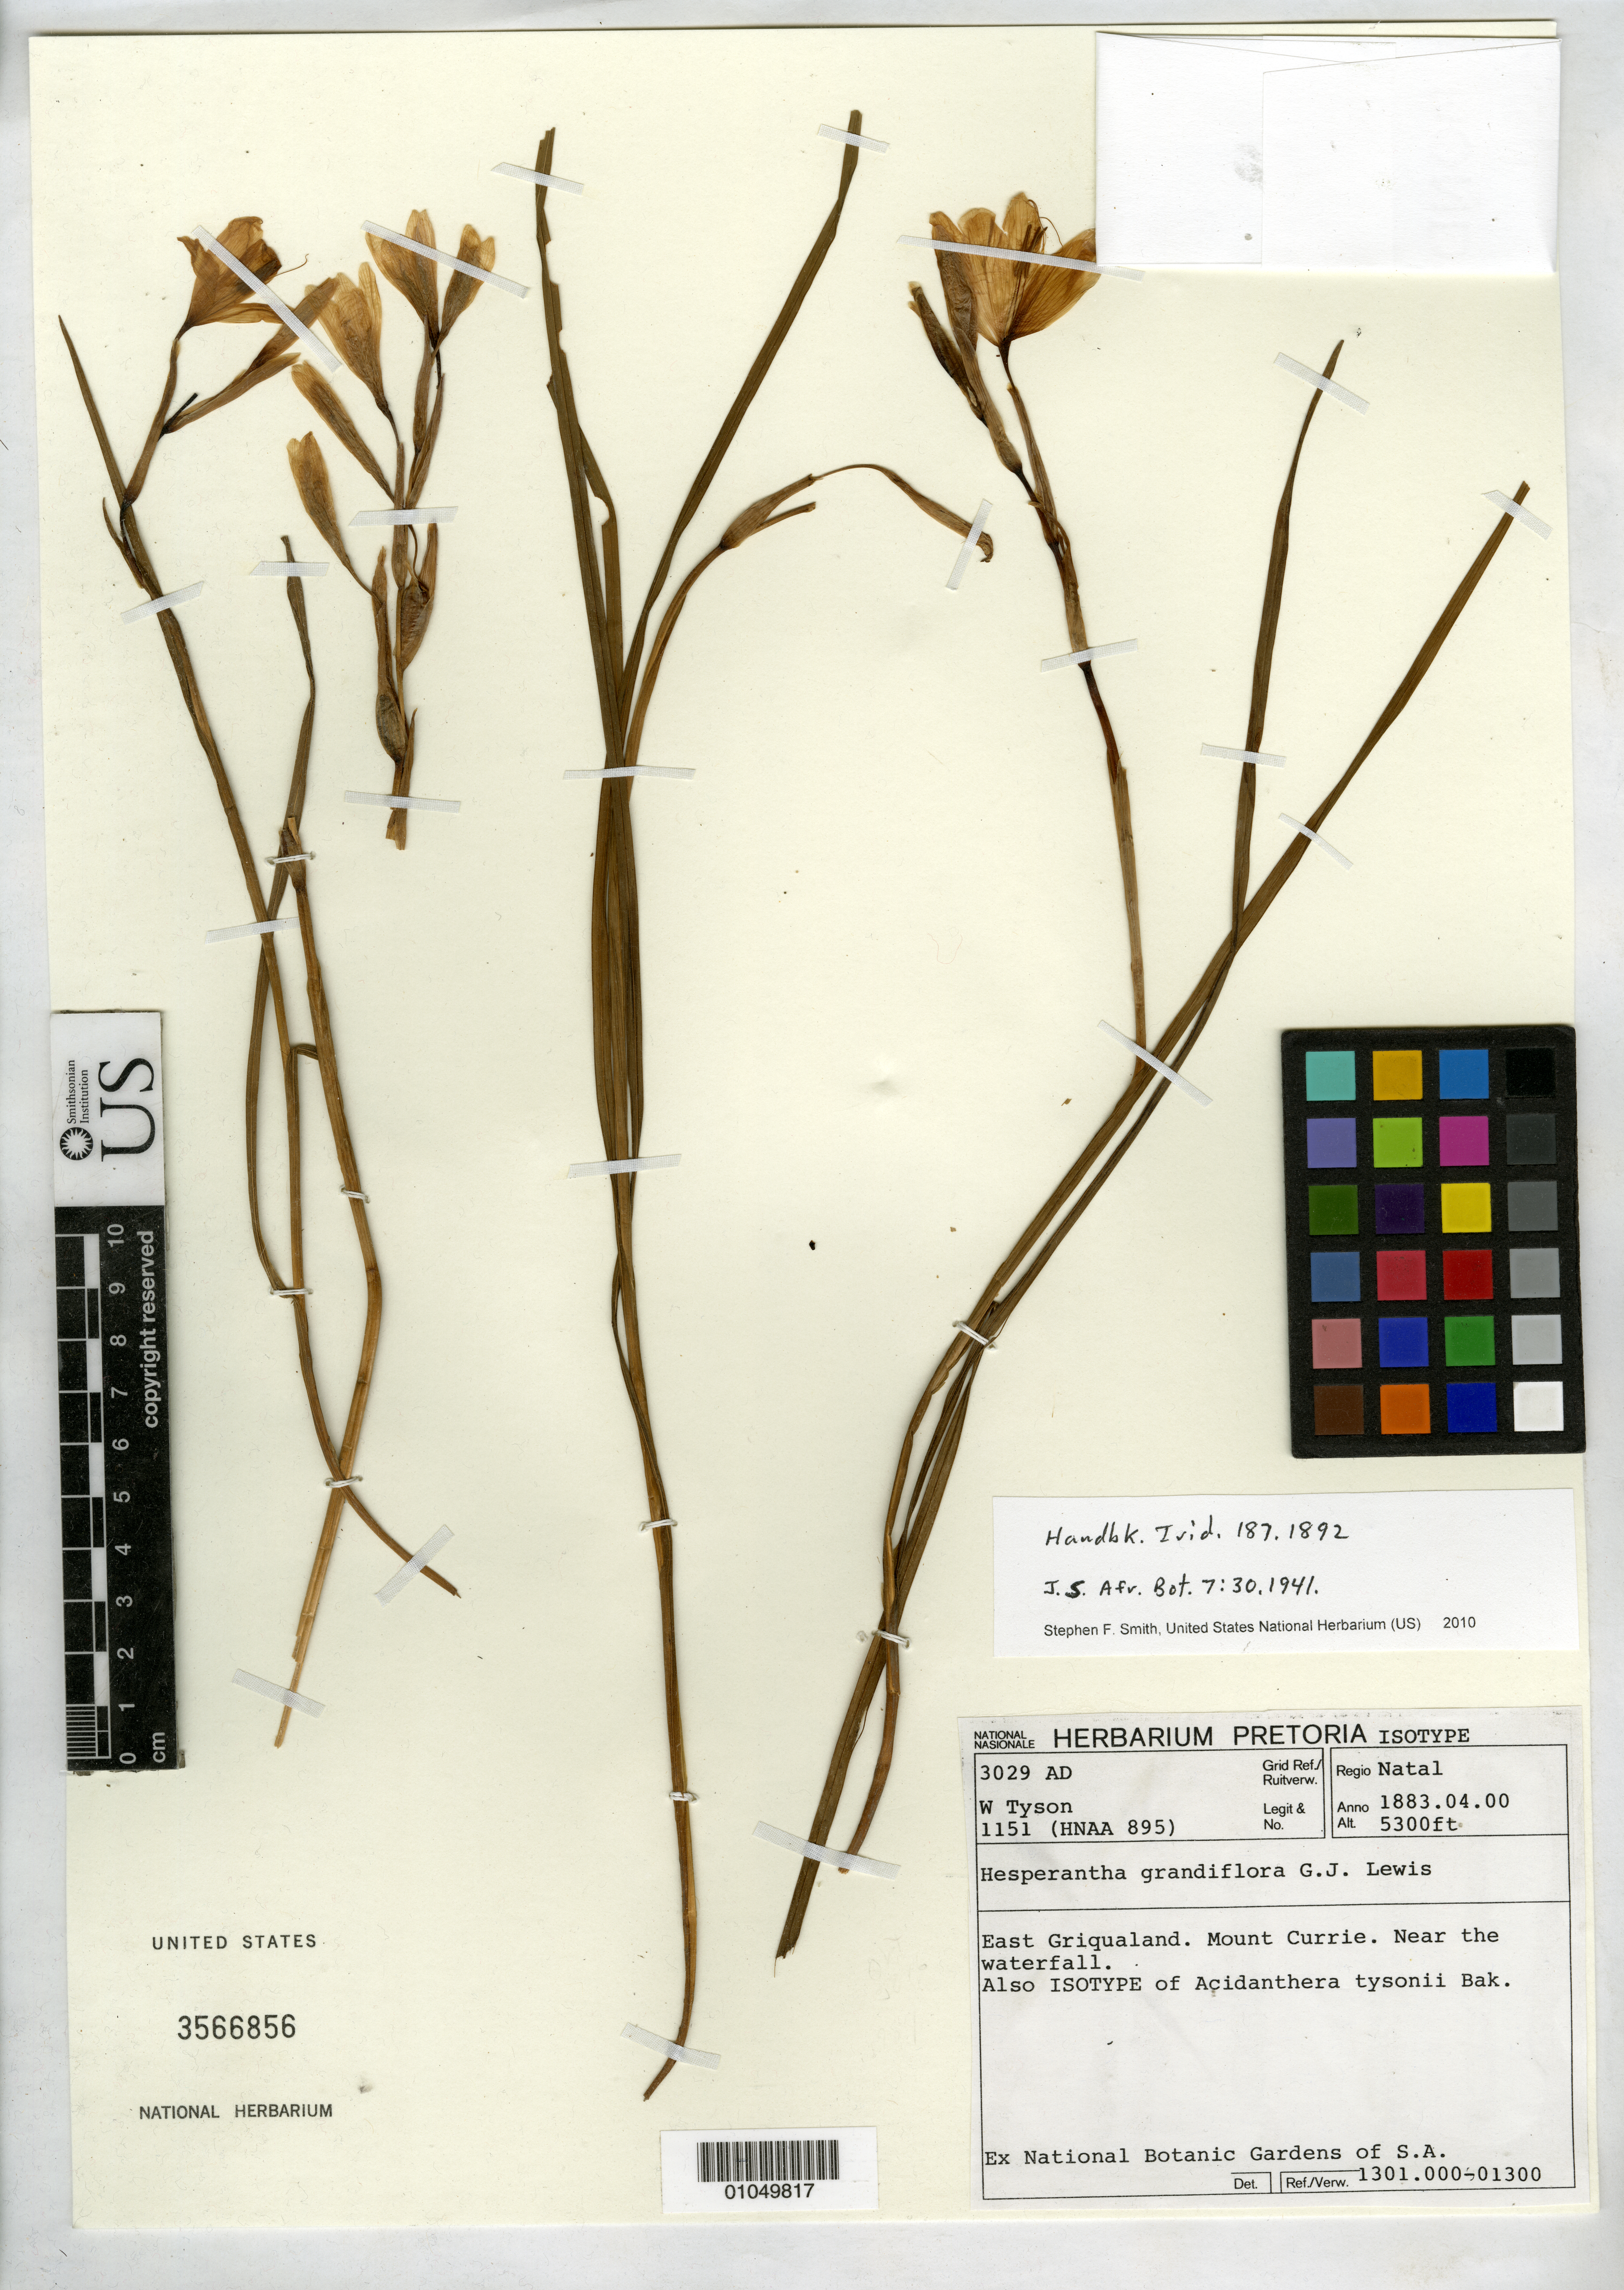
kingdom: Plantae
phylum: Tracheophyta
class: Liliopsida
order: Asparagales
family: Iridaceae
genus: Acidanthera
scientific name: Acidanthera tysonii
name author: Baker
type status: Isotype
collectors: W. Tyson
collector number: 1151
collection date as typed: Apr 1883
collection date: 1883-04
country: South Africa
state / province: KwaZulu-Natal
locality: East Griqualand, Mount Currie, near the waterfall.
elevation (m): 1615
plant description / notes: Also a type of Hesperantha grandiflora G.J. Lewis, nom. nov.; Replacement name based on Acidanthera tysonii Baker (1892), non Hesperantha tysonii Baker (1892).; Also a type of Acidanthera tysonii Baker.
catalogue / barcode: US 3566856